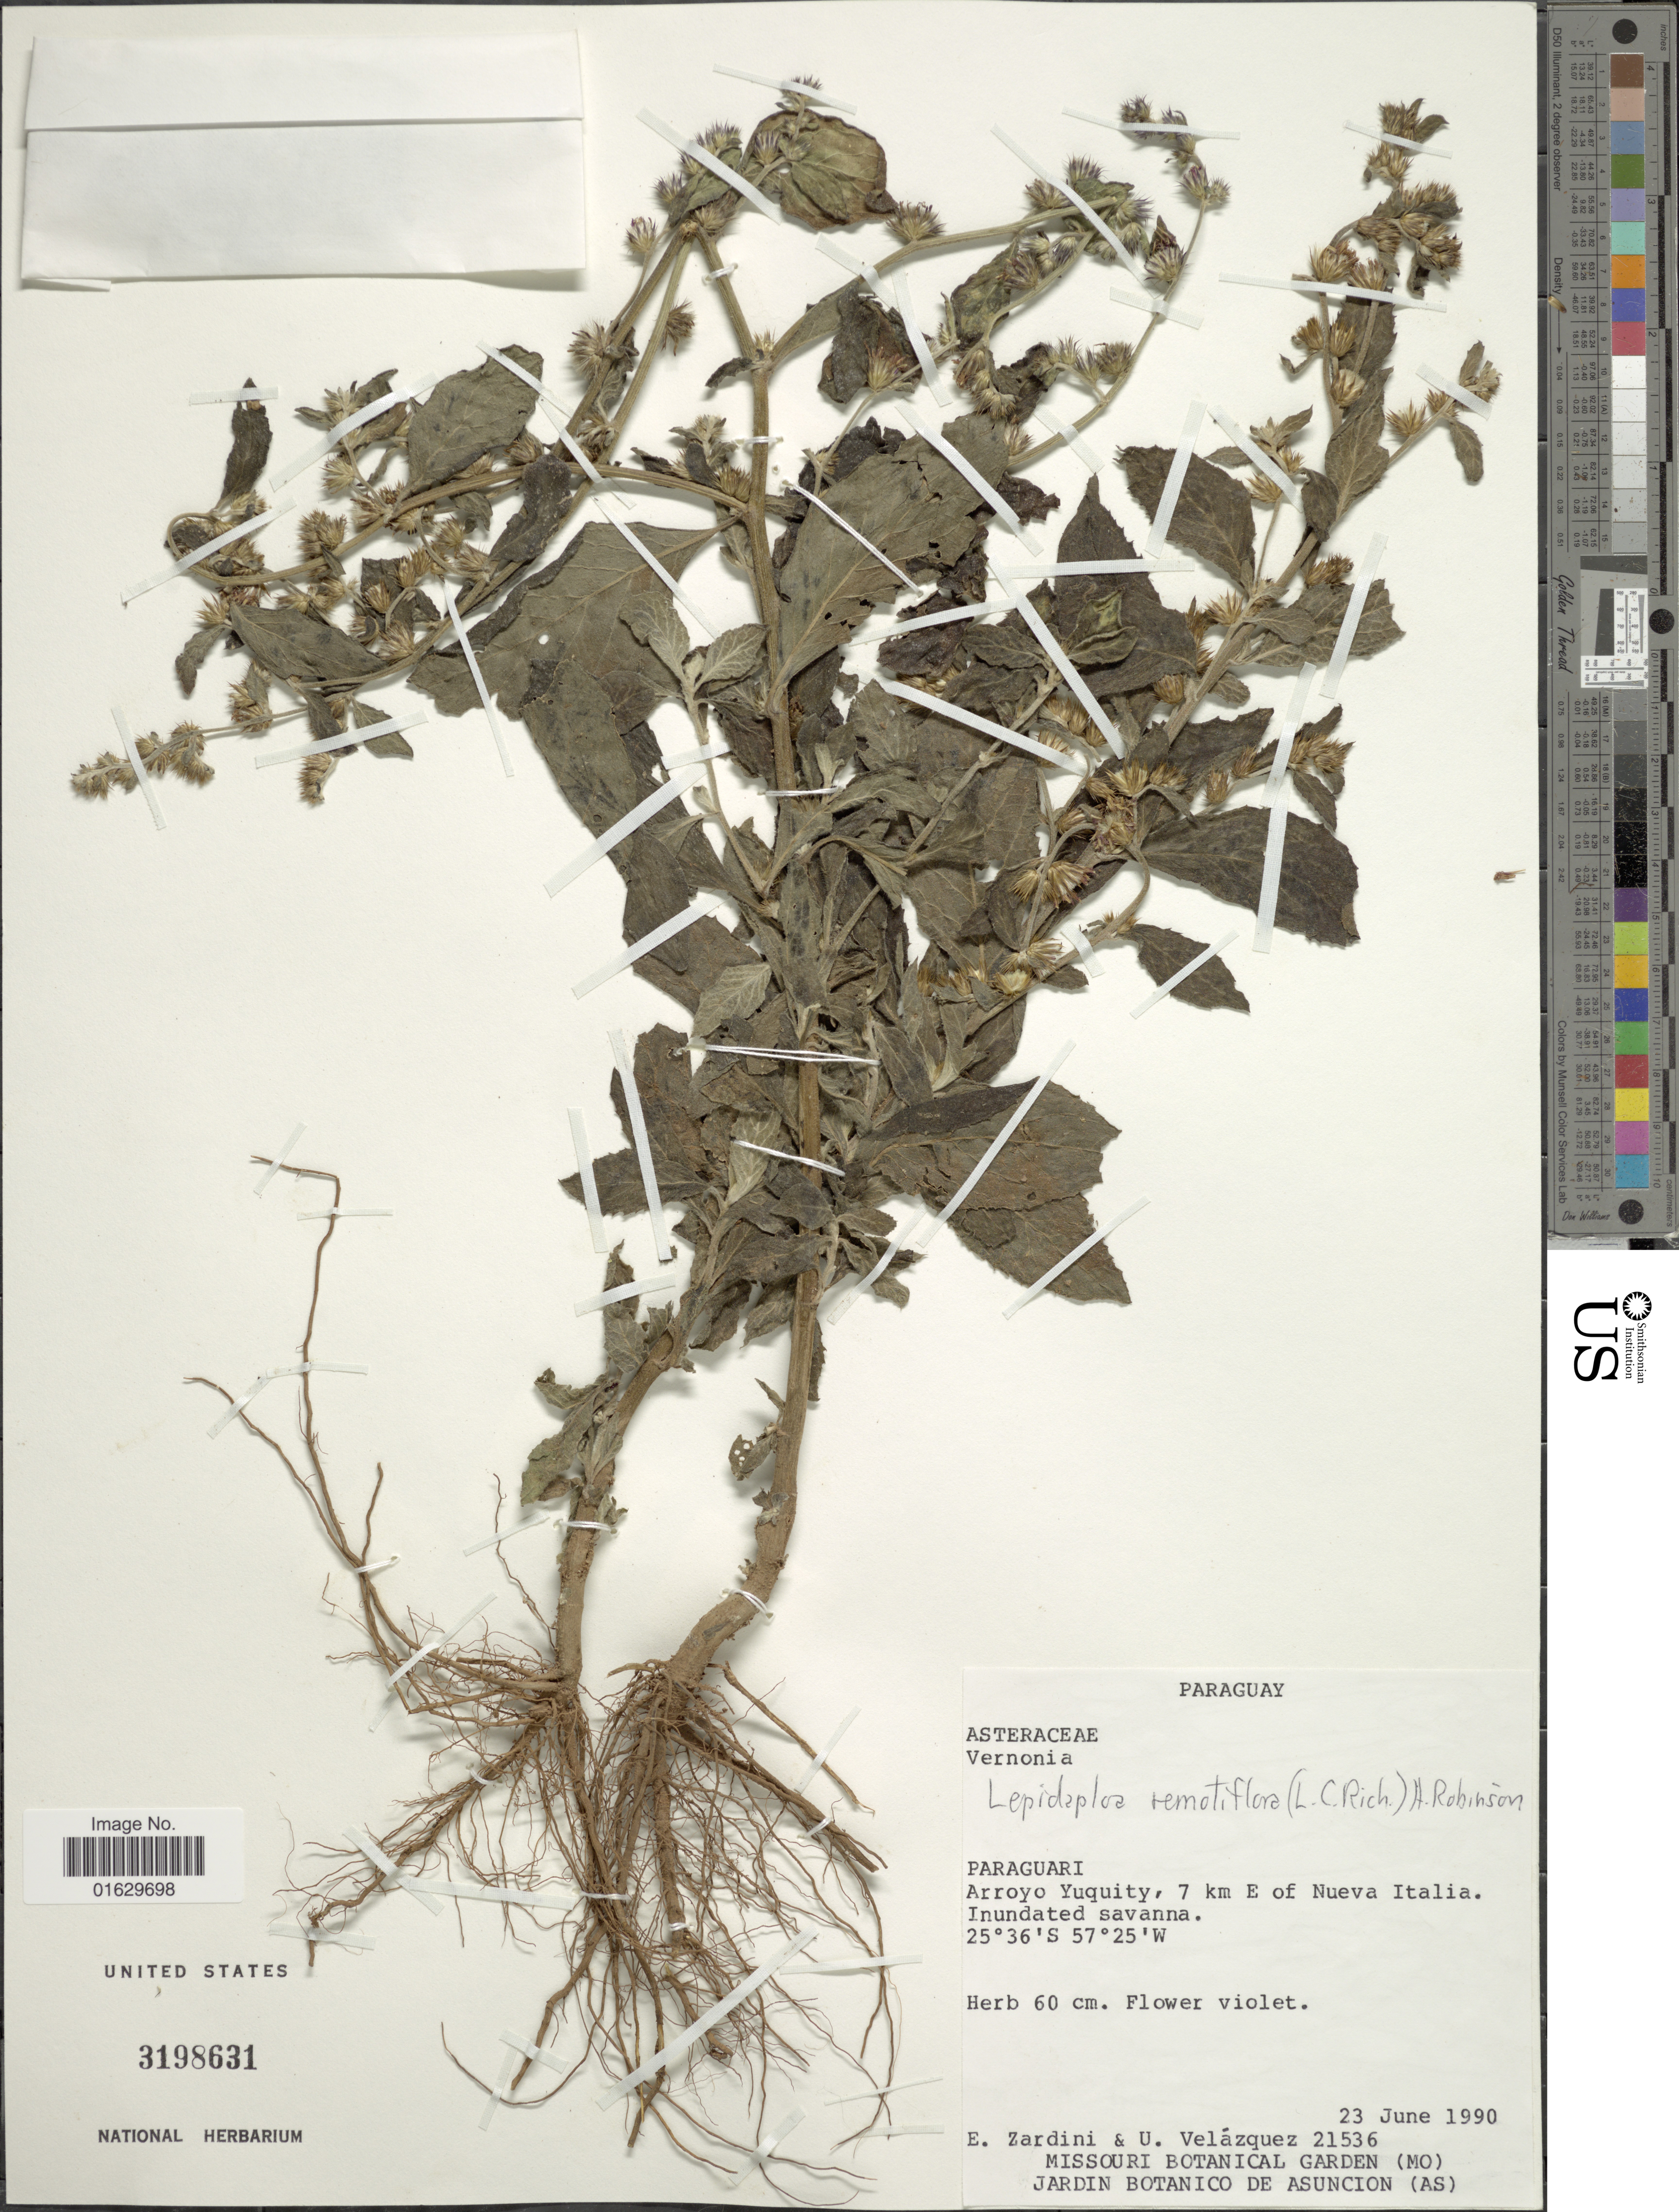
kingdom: Plantae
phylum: Tracheophyta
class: Magnoliopsida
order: Asterales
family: Asteraceae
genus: Lepidaploa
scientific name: Lepidaploa remotiflora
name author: (Rich.) H. Rob.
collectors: E. M. Zardini & U. Velazquez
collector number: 21356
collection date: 1990-06-23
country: Paraguay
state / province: Paraguari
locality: Paraguari, Arroyo Yuquity, 7 km E of Nueva Italia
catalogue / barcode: US 3198631